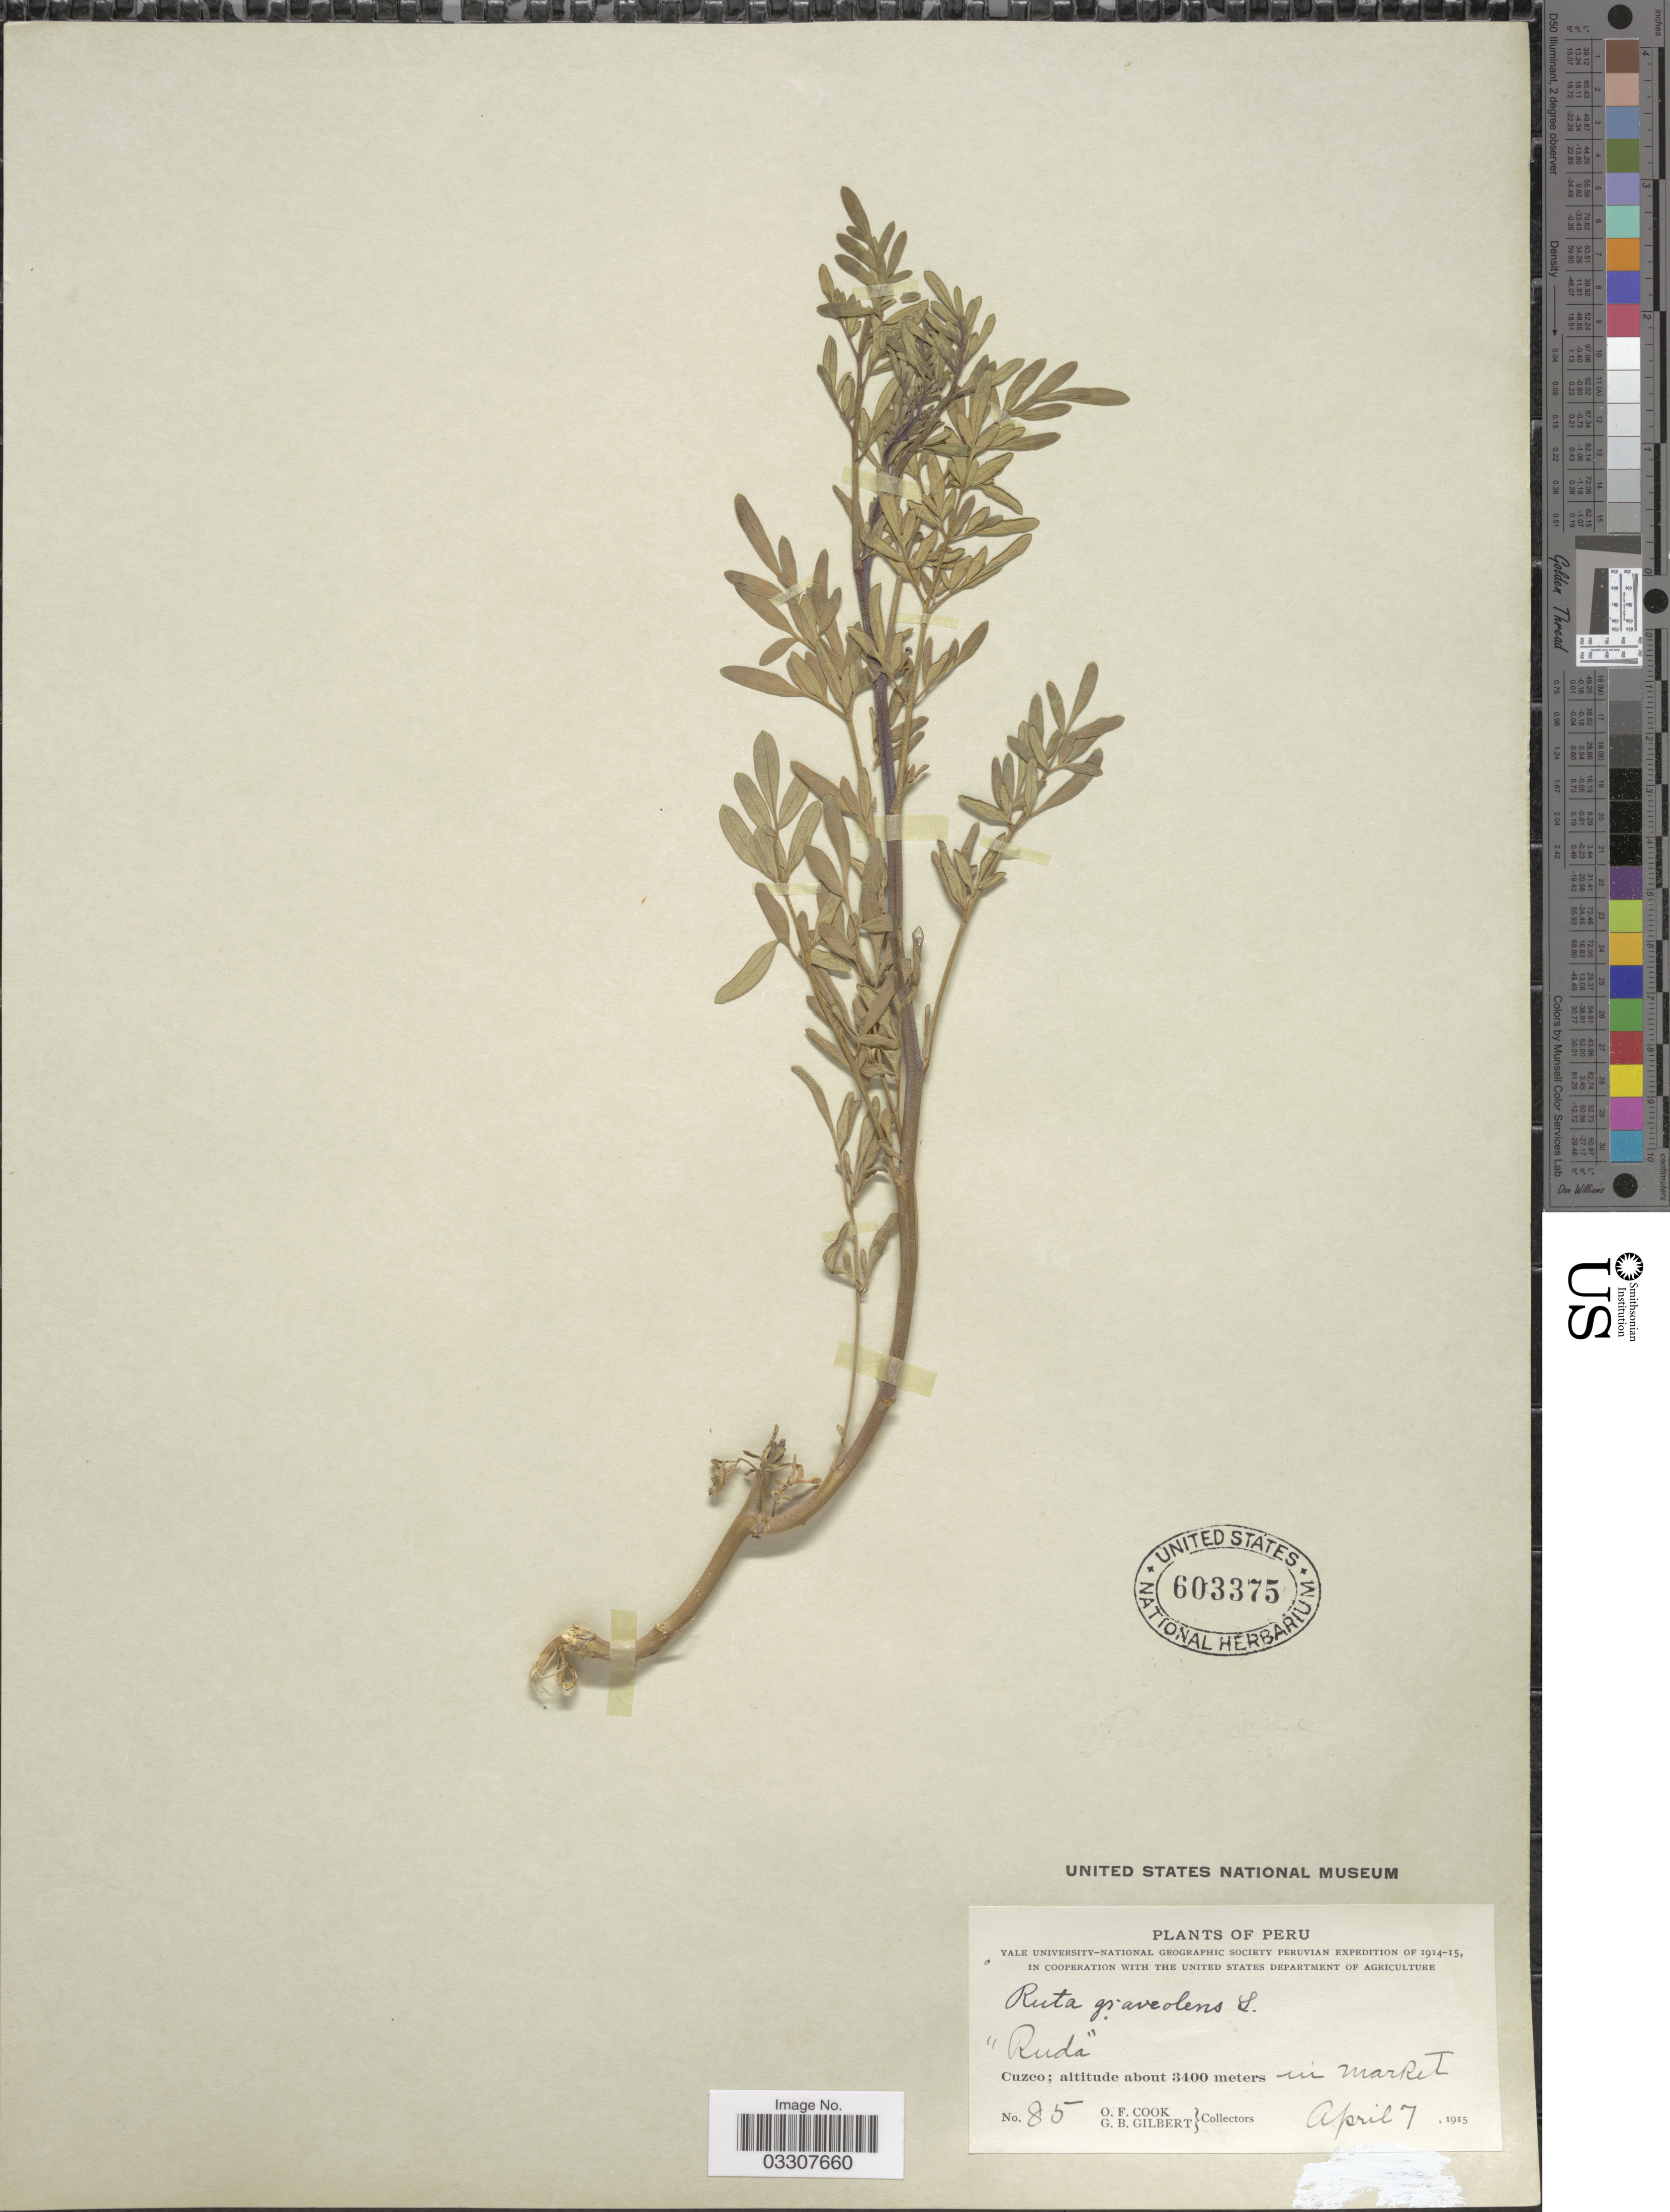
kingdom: Plantae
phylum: Tracheophyta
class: Magnoliopsida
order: Sapindales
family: Rutaceae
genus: Ruta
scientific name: Ruta chalepensis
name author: L.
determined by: Strong, Mark T., (BOT), Smithsonian Institution - National Museum of Natural History (UNITED STATES)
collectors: O. F. Cook & G. B. Gilbert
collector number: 85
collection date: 1915-04-07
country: Peru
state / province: Cusco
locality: Cuzco.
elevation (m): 3400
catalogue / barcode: US 603375